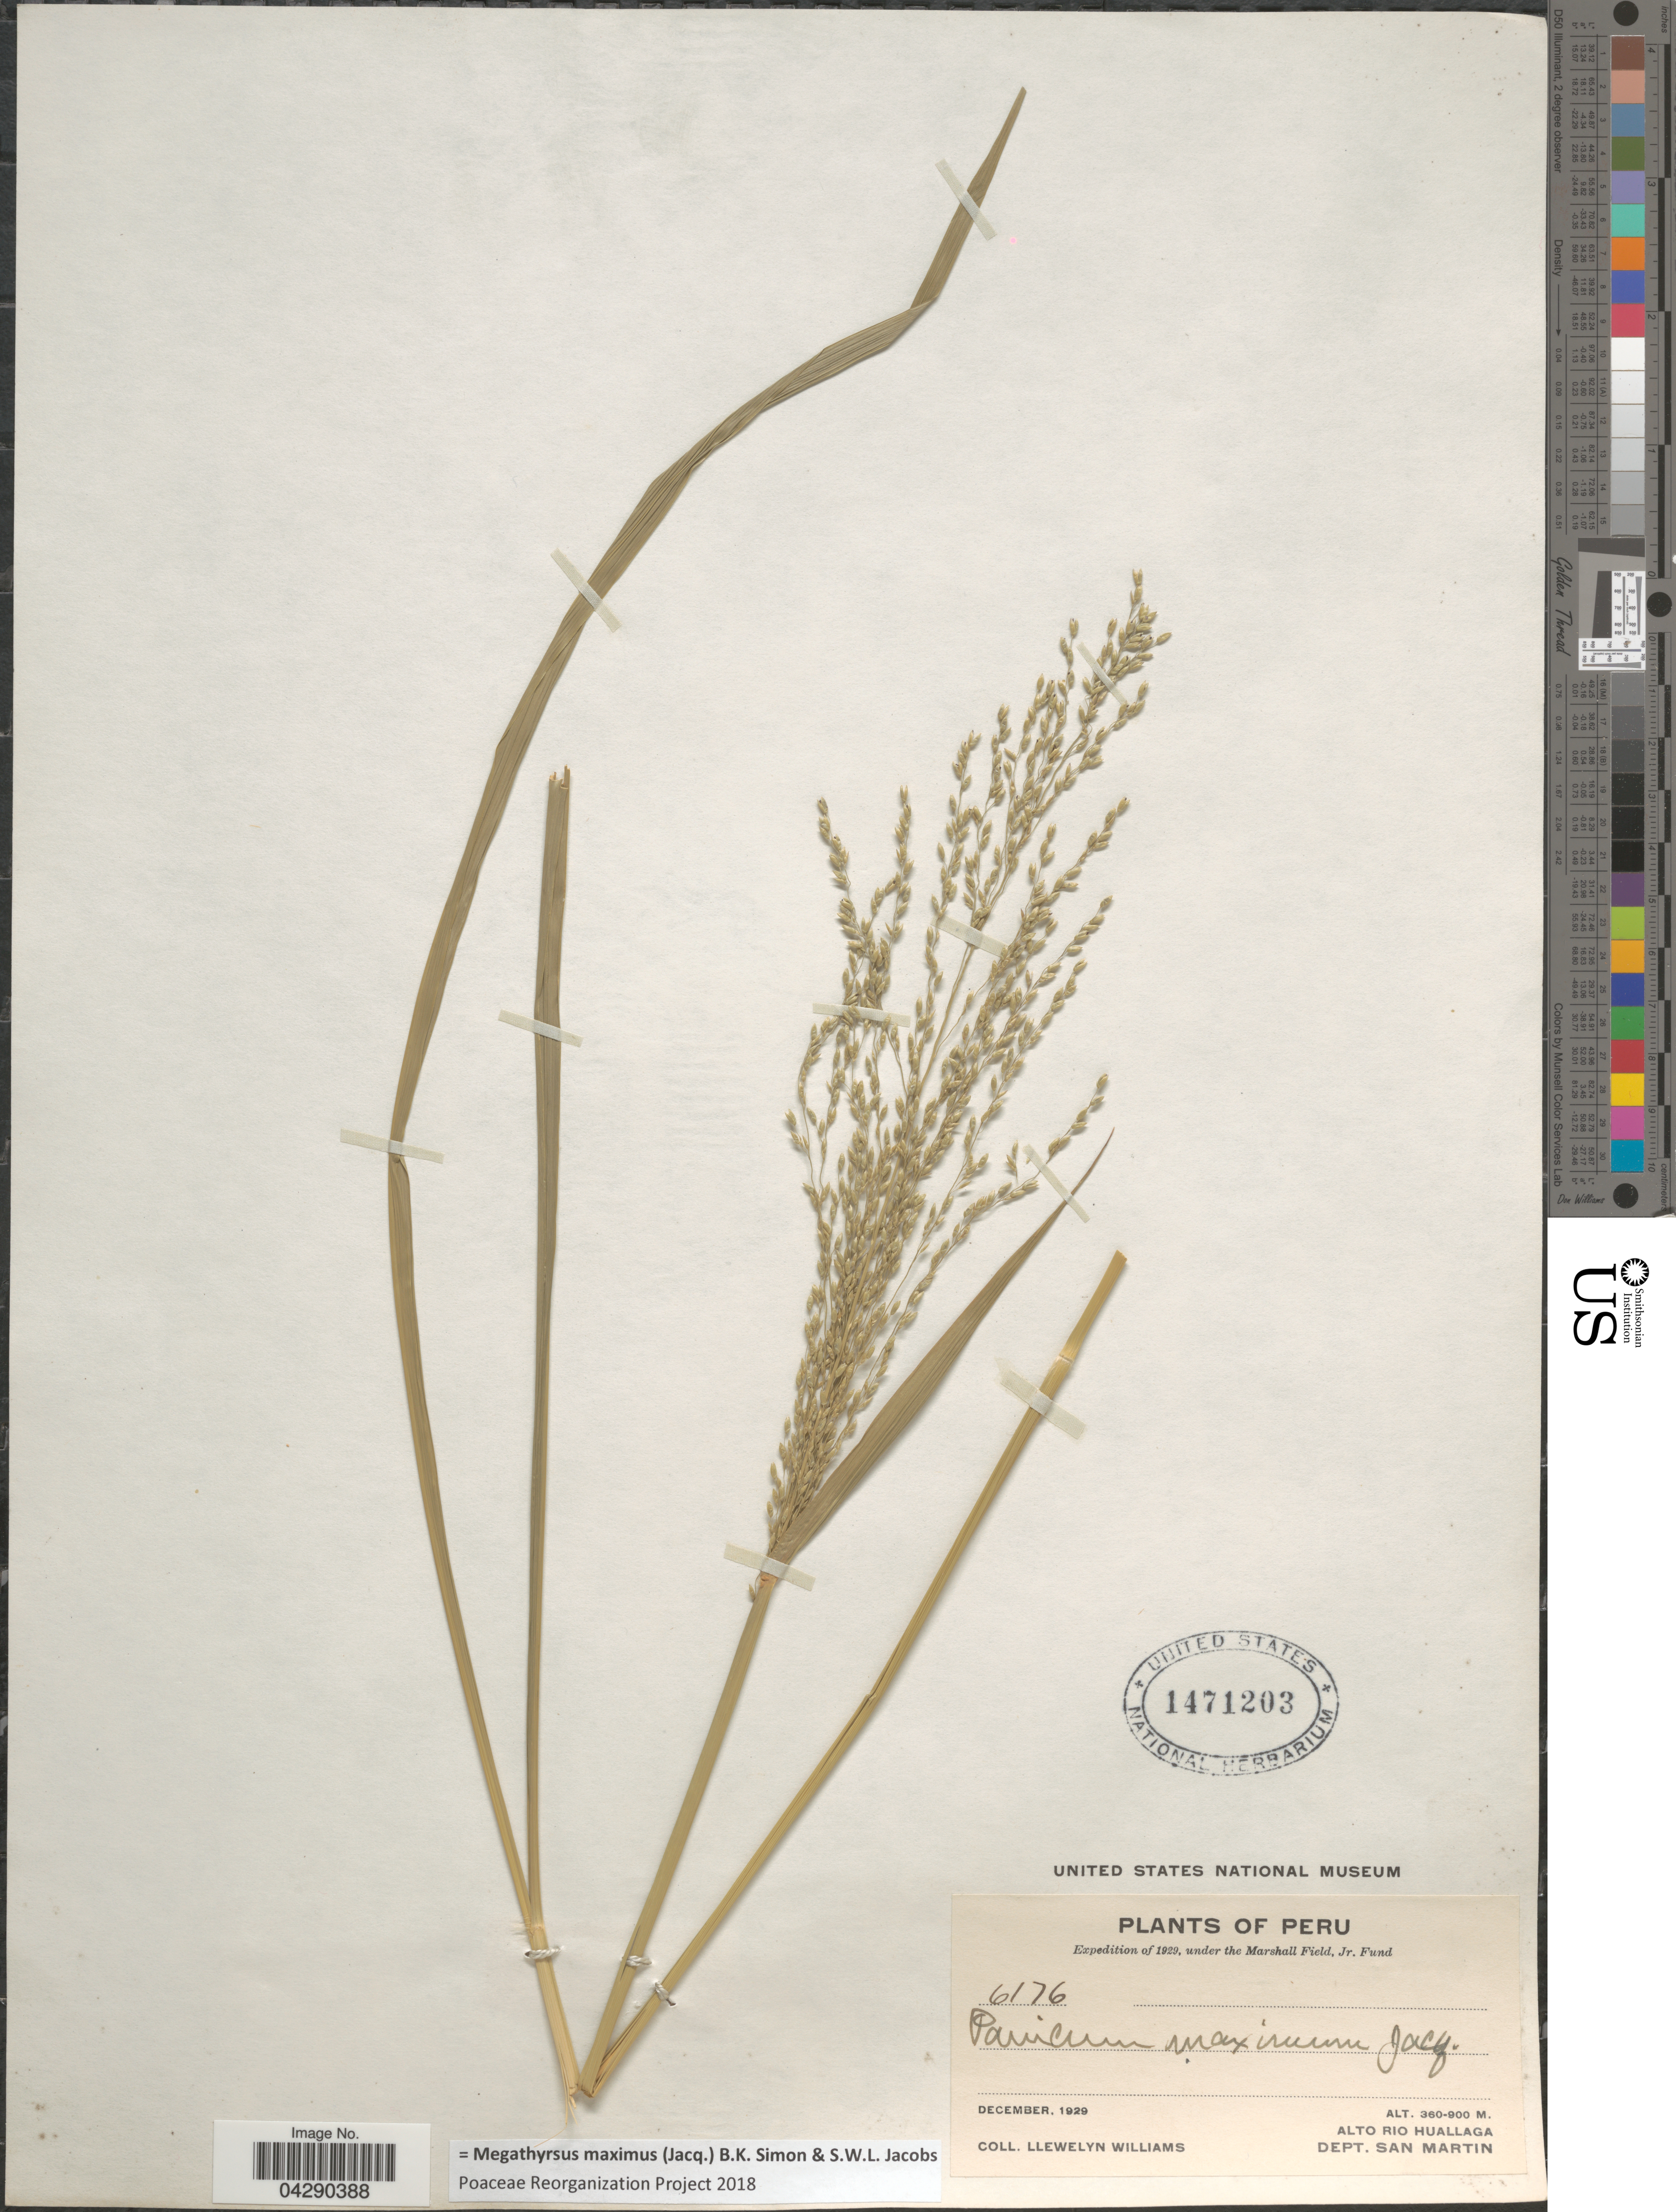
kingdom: Plantae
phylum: Tracheophyta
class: Liliopsida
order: Poales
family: Poaceae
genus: Megathyrsus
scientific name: Megathyrsus maximus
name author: (Jacq.) B.K. Simon & S.W.L. Jacobs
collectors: Ll. Williams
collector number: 6176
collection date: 1929-12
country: Peru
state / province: San Martín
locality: Expedition of 1929. Alto Rio Huallaga. Dept. San Martin.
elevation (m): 360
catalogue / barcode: US 1471203